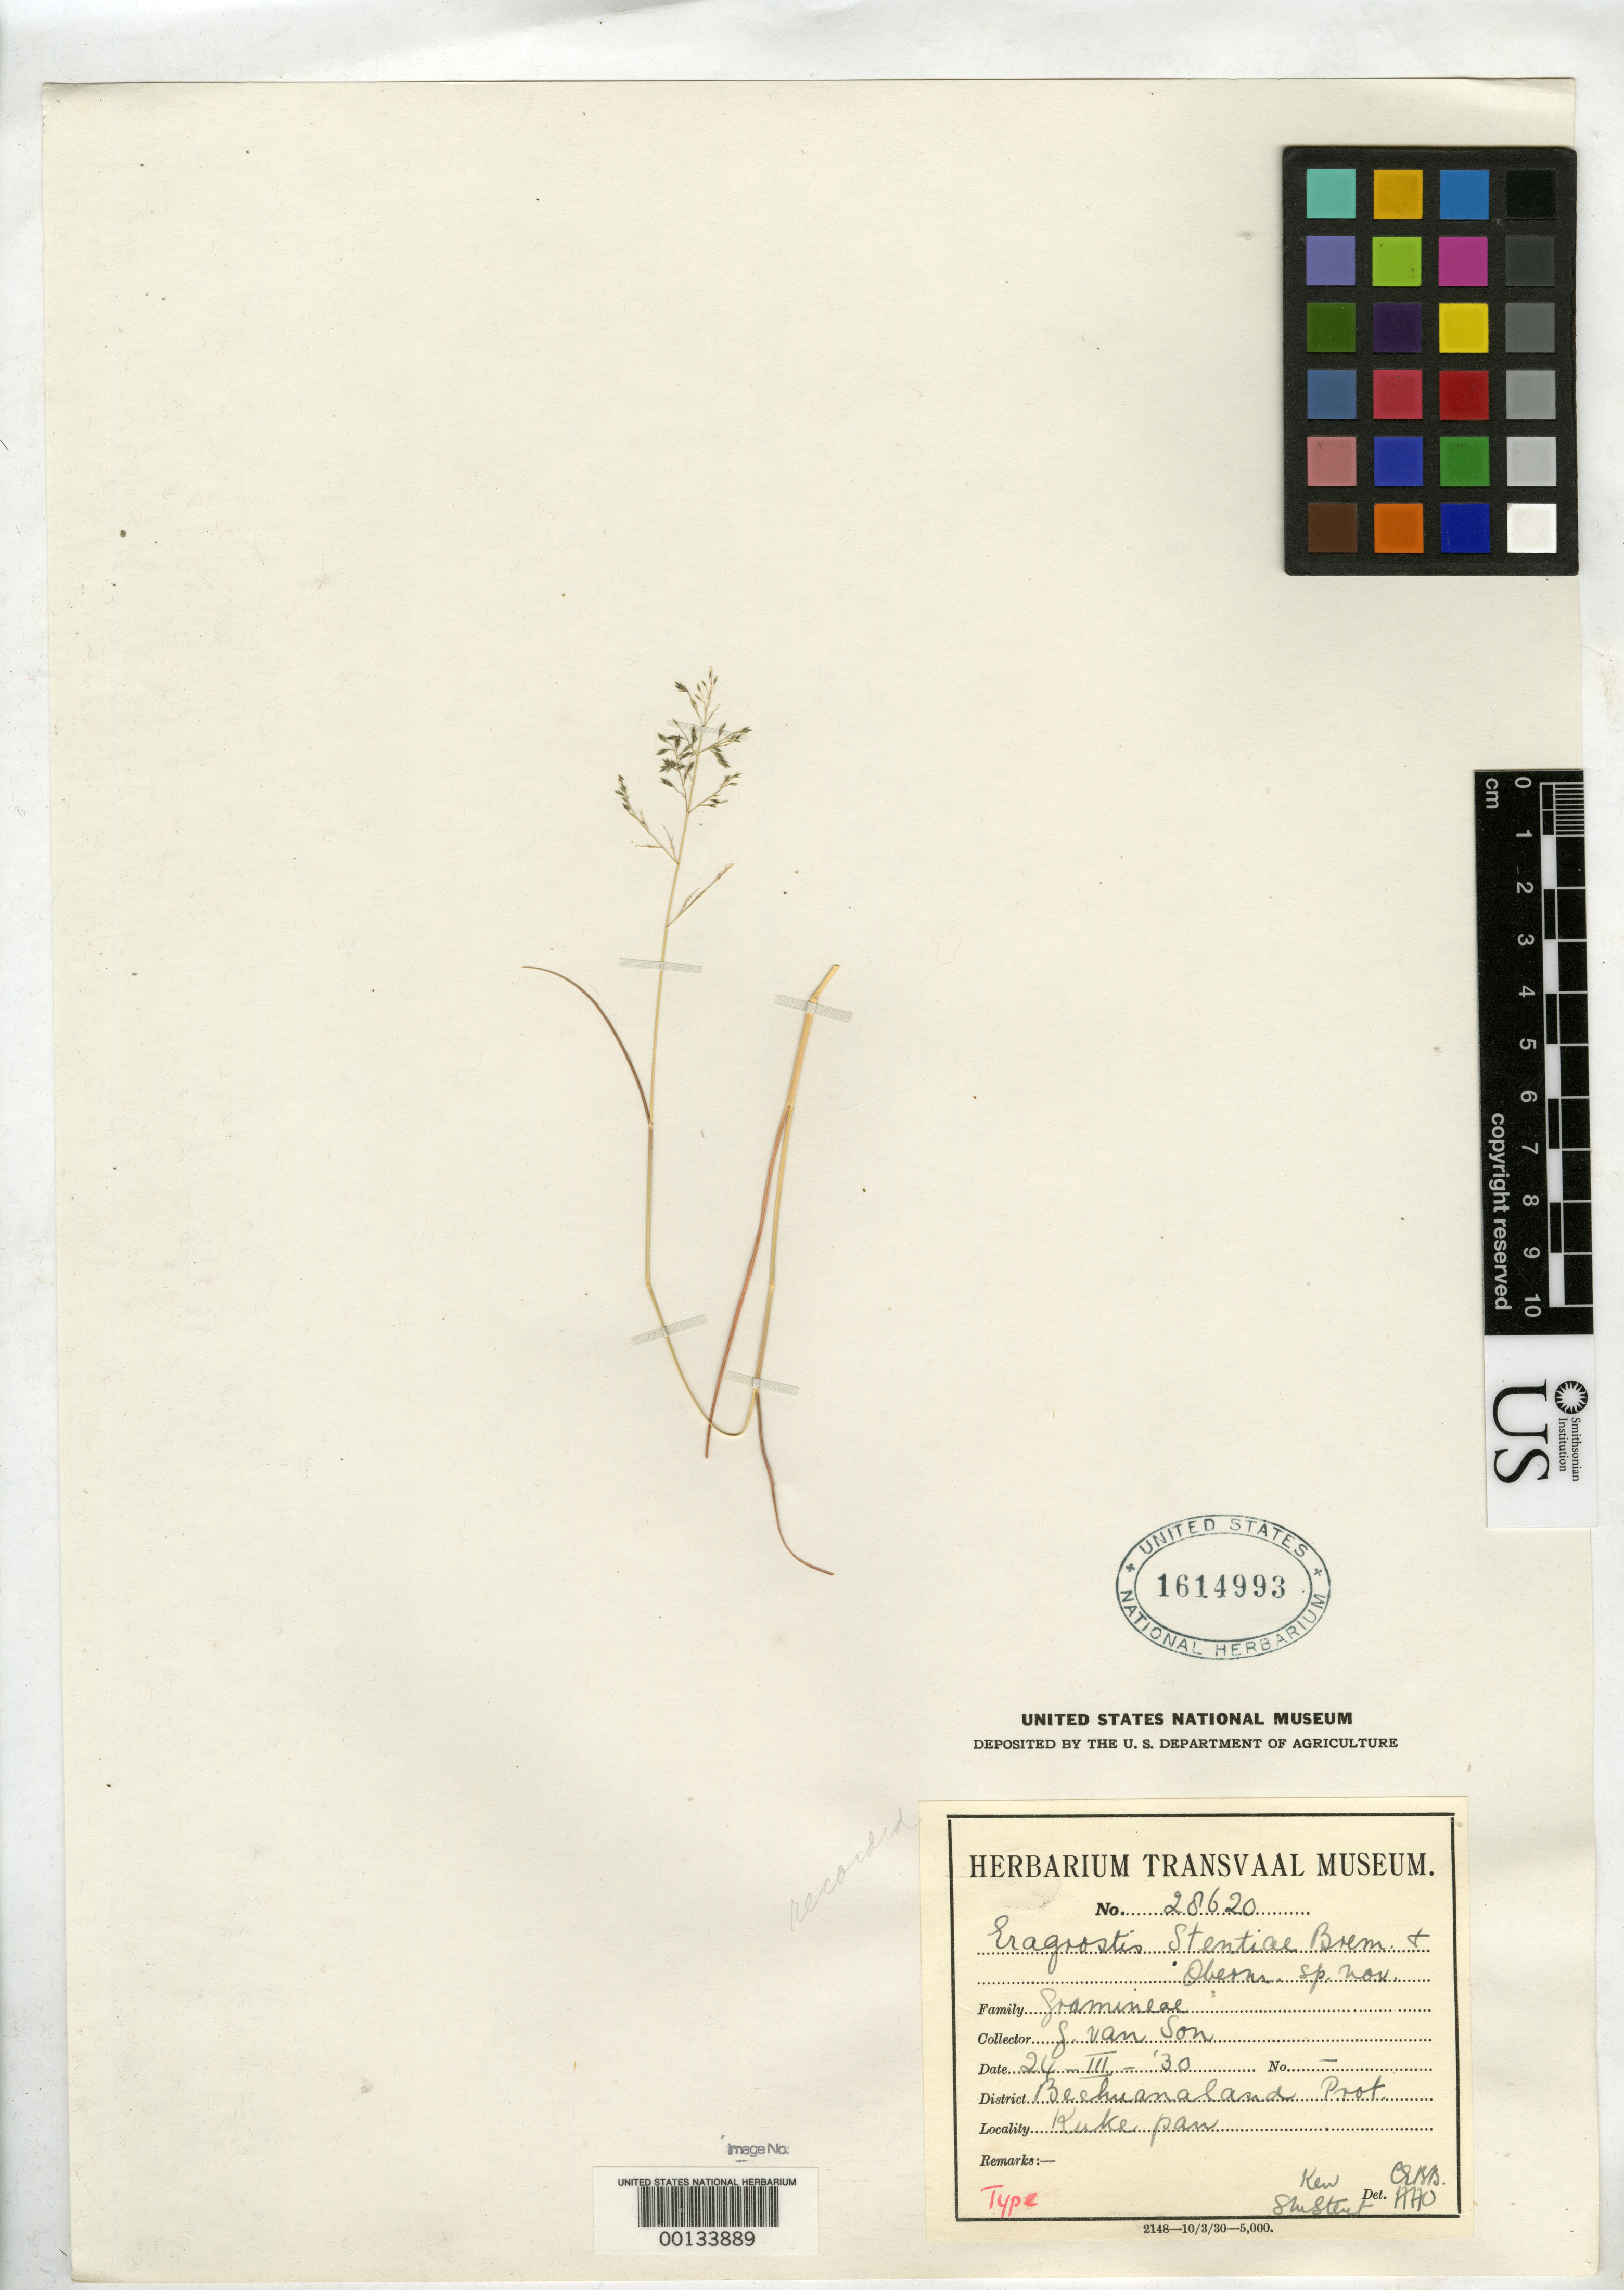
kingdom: Plantae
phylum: Tracheophyta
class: Liliopsida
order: Poales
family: Poaceae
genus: Eragrostis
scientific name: Eragrostis stentiae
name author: Bremek. & Oberm.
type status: Isotype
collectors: G. van Son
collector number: Trans. Mus. No. 28620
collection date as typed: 24 Mar 1930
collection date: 1930-03-24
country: Botswana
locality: Bechuanaland Kuke Pan (central Kalahari).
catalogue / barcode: US 1614993